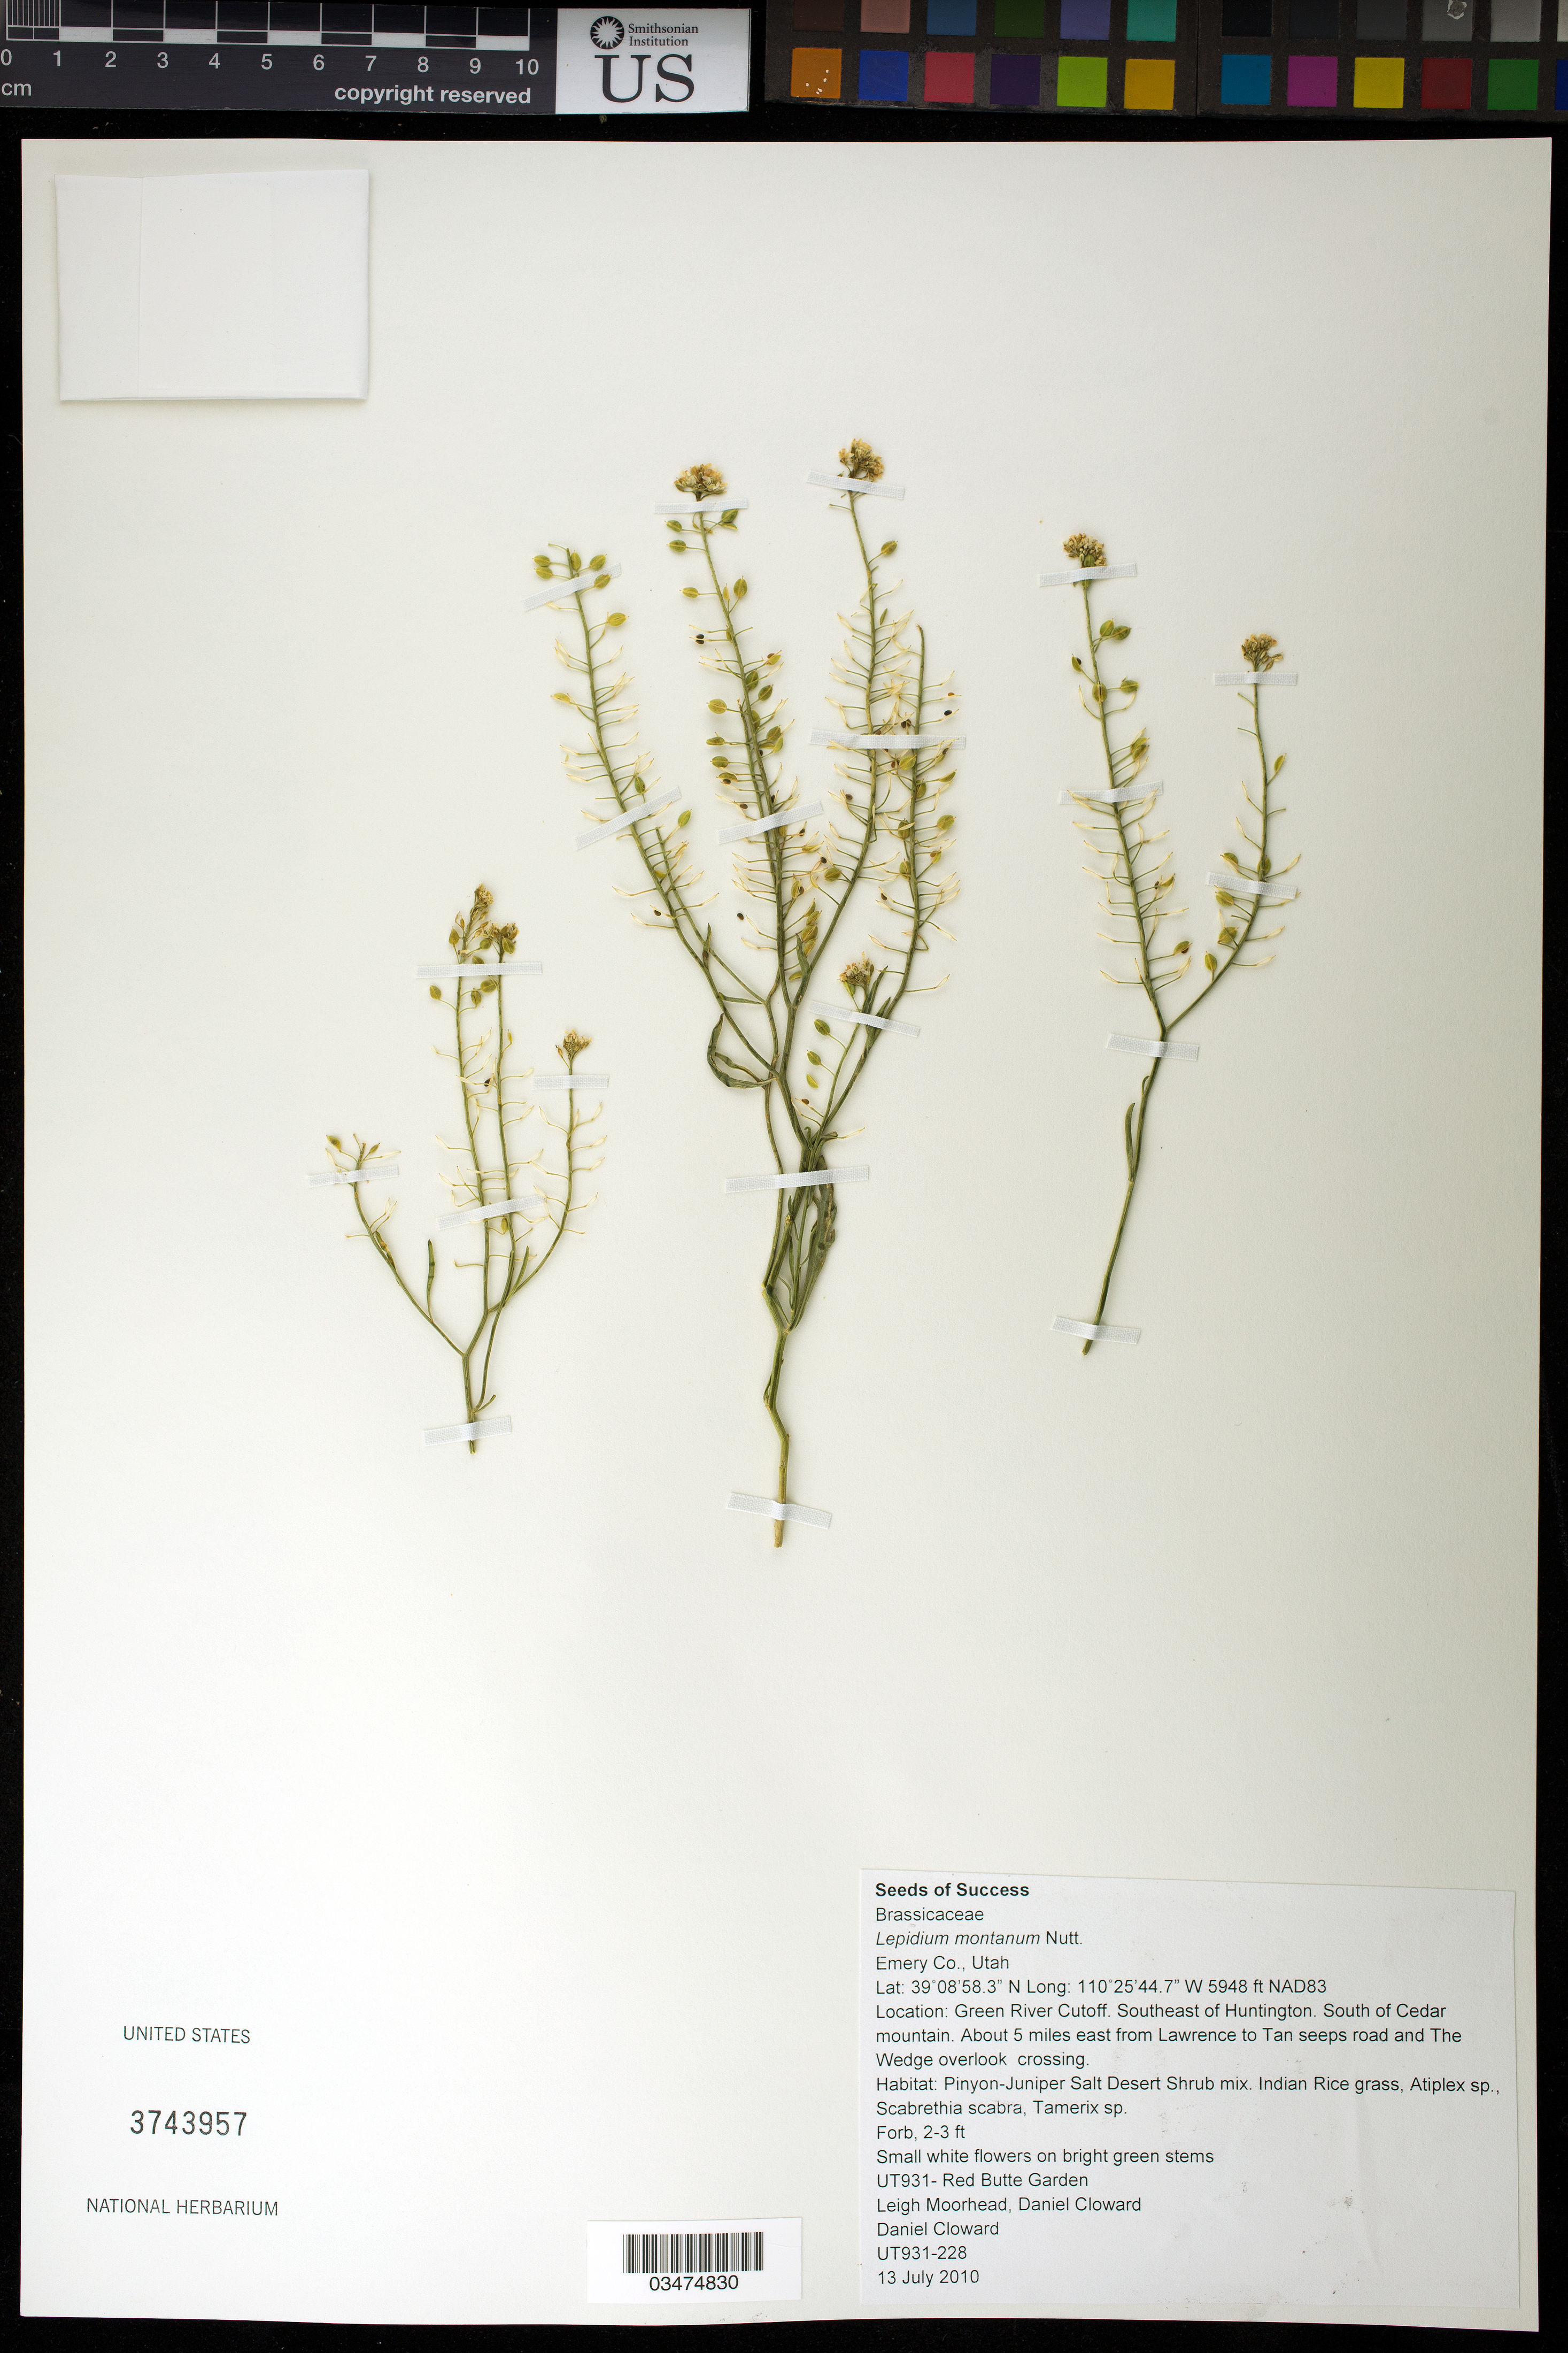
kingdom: Plantae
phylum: Tracheophyta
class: Magnoliopsida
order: Brassicales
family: Brassicaceae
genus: Lepidium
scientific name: Lepidium montanum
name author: Nutt.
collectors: L. Moorhead & D. Cloward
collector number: UT931-228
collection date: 2010-07-13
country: United States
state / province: Utah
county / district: Emery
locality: Green River Cutoff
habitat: Pinion-Juniper salt desert shrub mix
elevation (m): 1813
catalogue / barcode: US 3743957